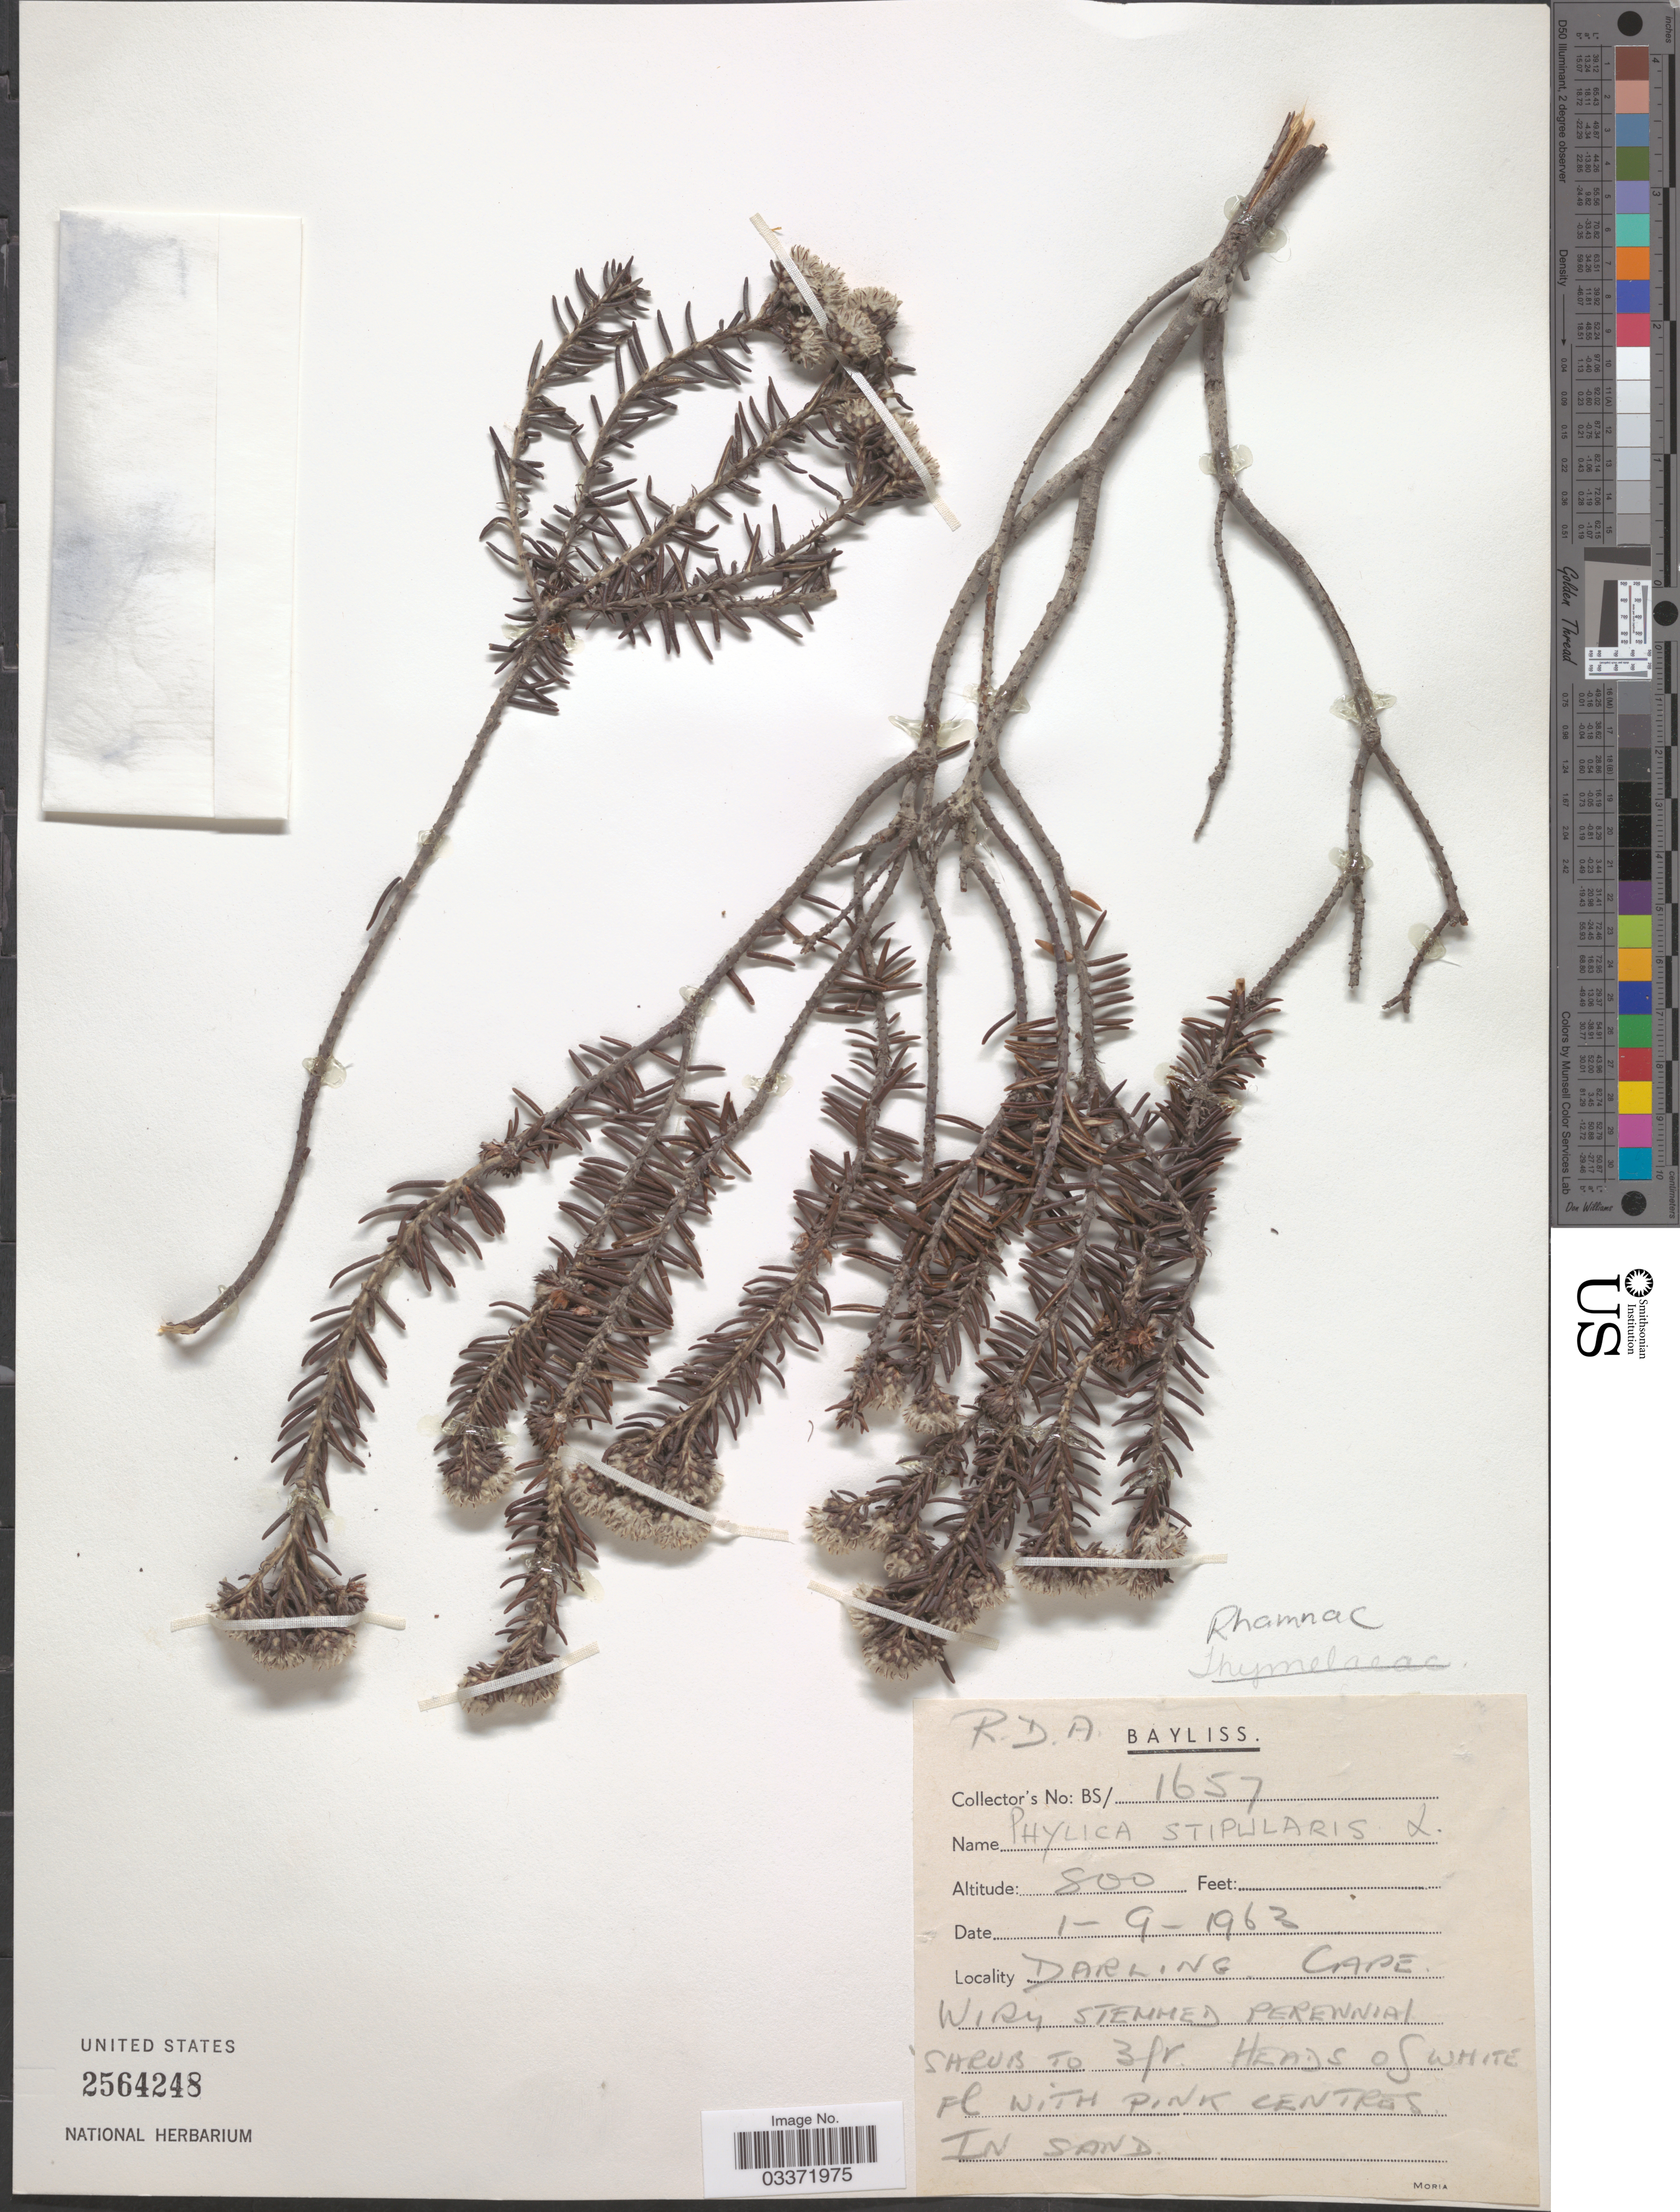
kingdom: Plantae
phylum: Tracheophyta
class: Magnoliopsida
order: Rosales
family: Rhamnaceae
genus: Trichocephalus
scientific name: Trichocephalus stipularis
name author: (L.) Brongn.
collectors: R. Bayliss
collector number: BS/ 1657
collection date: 1963-09-01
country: South Africa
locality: Darling Cape.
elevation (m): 244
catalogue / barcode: US 2564248